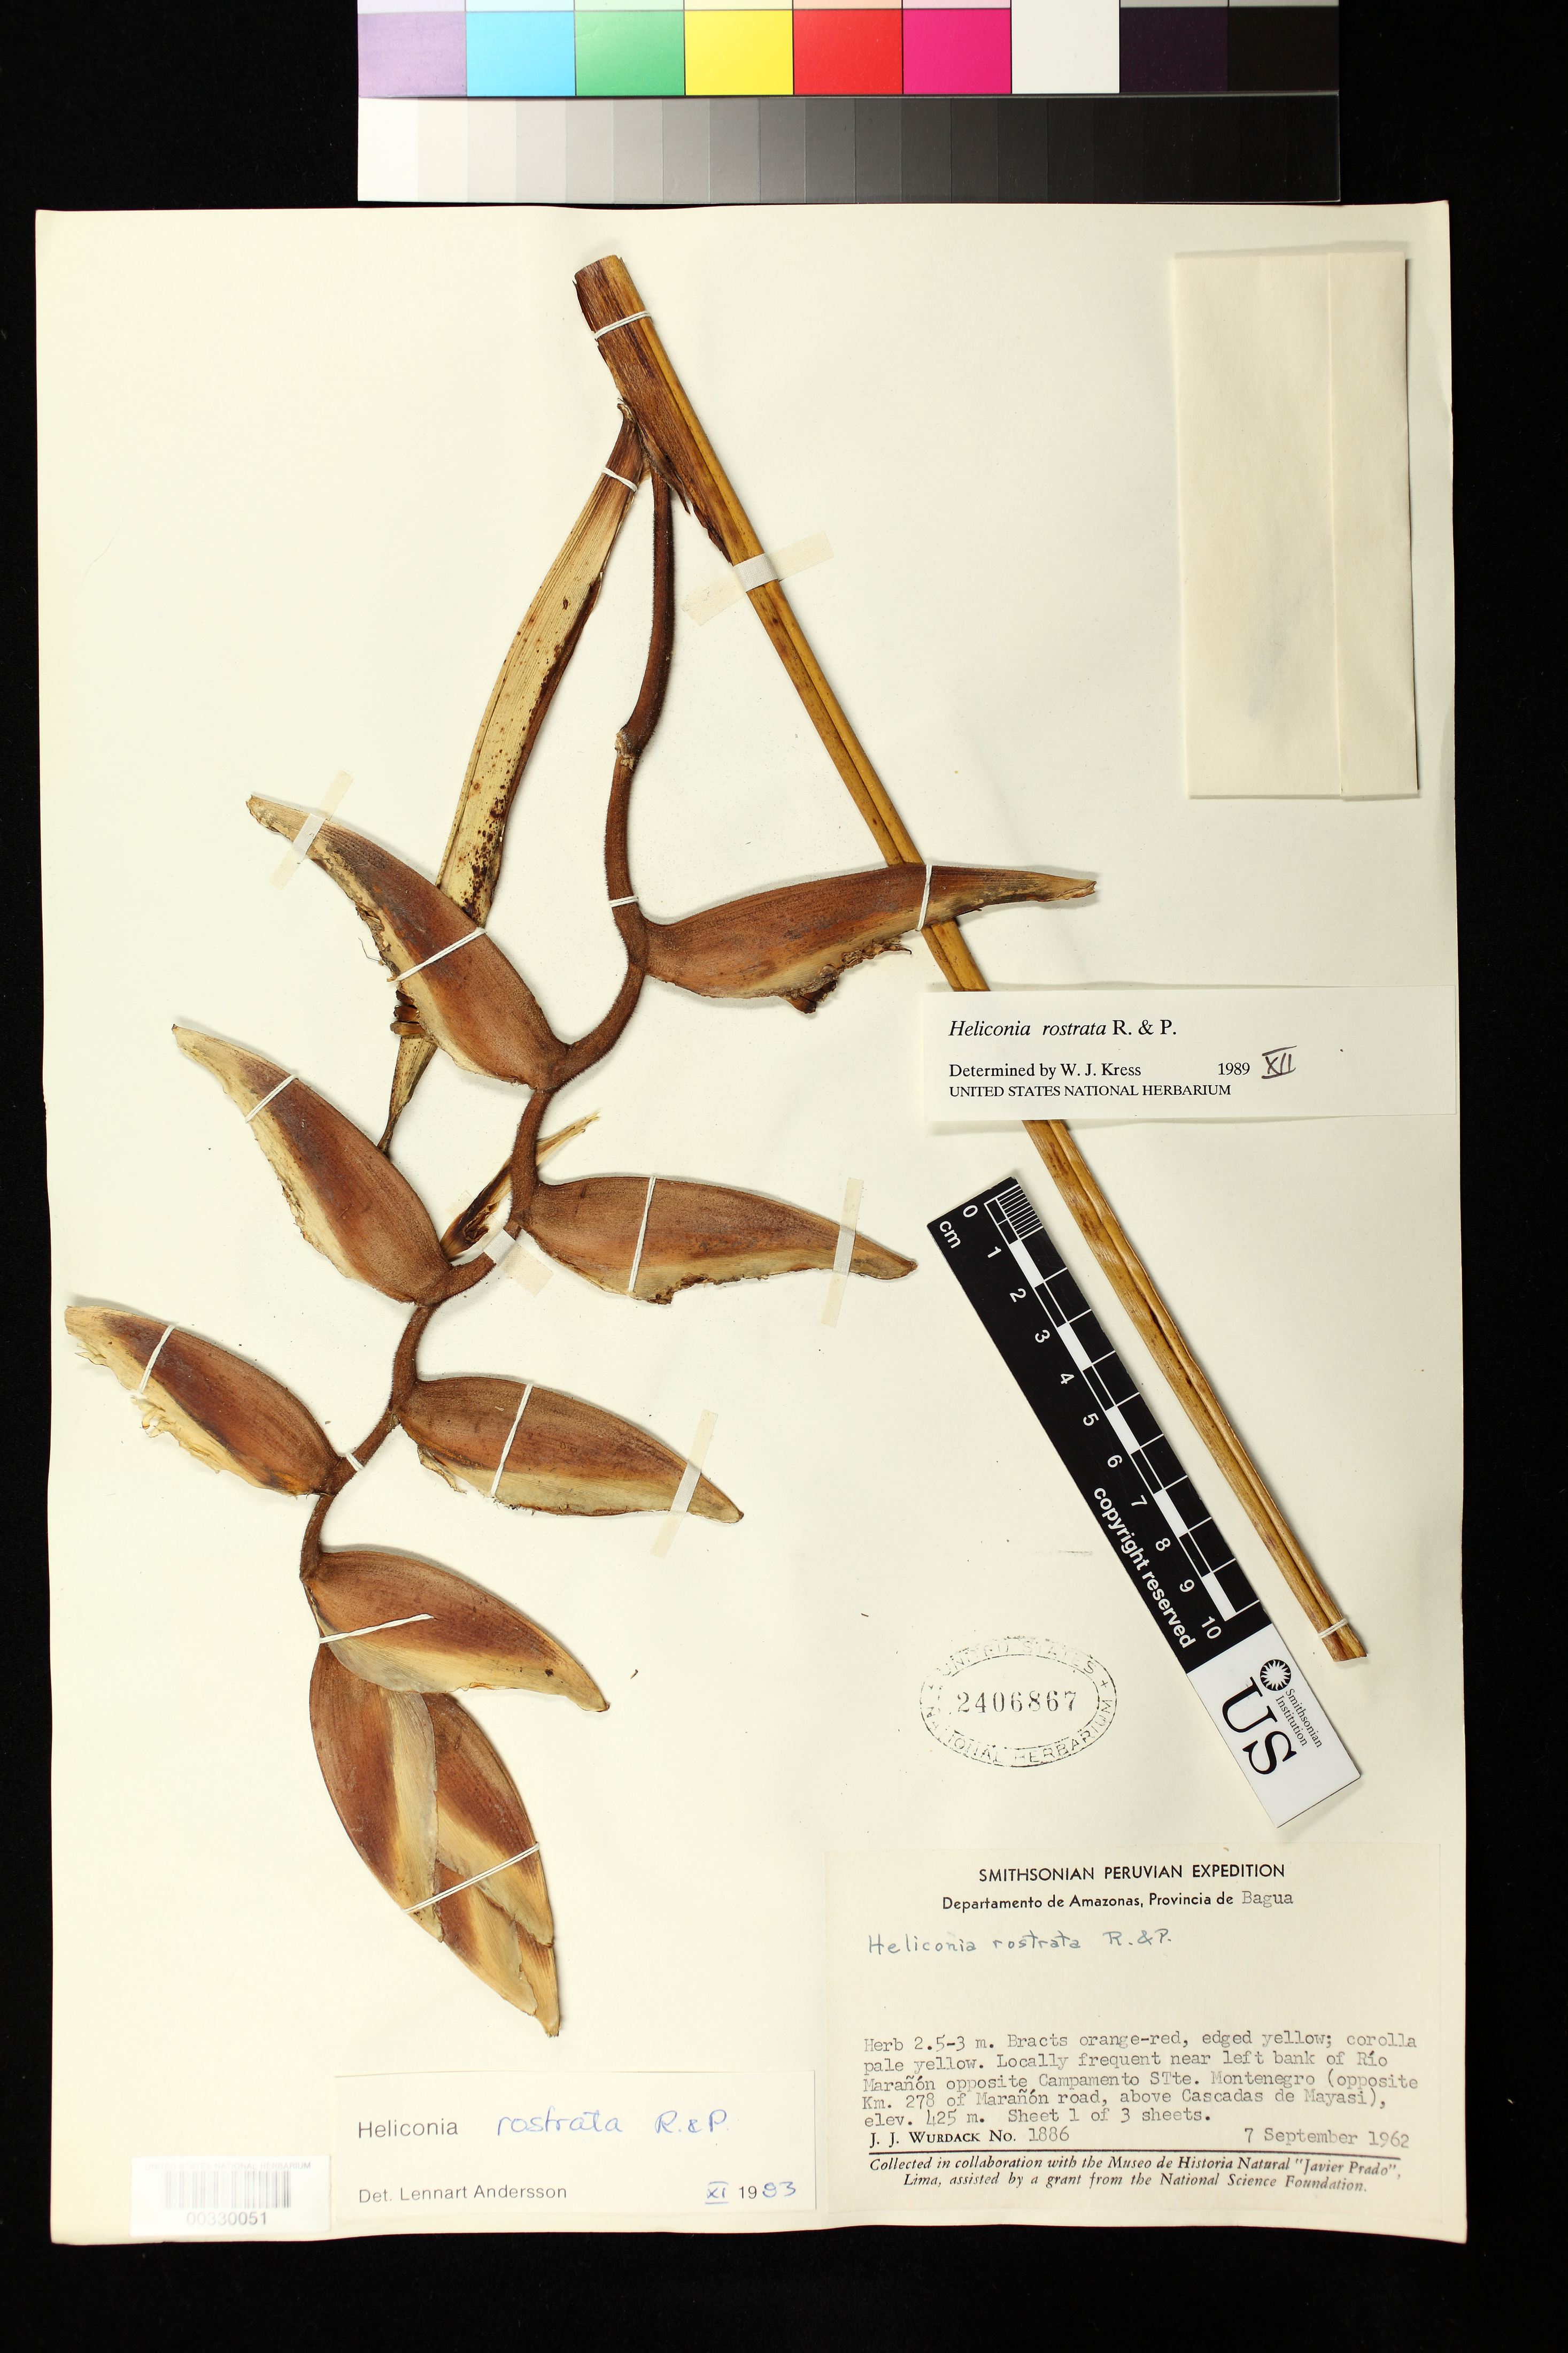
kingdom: Plantae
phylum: Tracheophyta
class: Liliopsida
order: Zingiberales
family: Heliconiaceae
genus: Heliconia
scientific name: Heliconia rostrata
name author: Ruiz & Pav.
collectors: J. J. Wurdack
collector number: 1886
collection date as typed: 07 Sep 1962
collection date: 1962-09-07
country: Peru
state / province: Amazonas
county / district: Bagua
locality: near left bank of Río Maranon opposite Campamento Stte. Montenegro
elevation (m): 425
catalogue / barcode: US 2406867